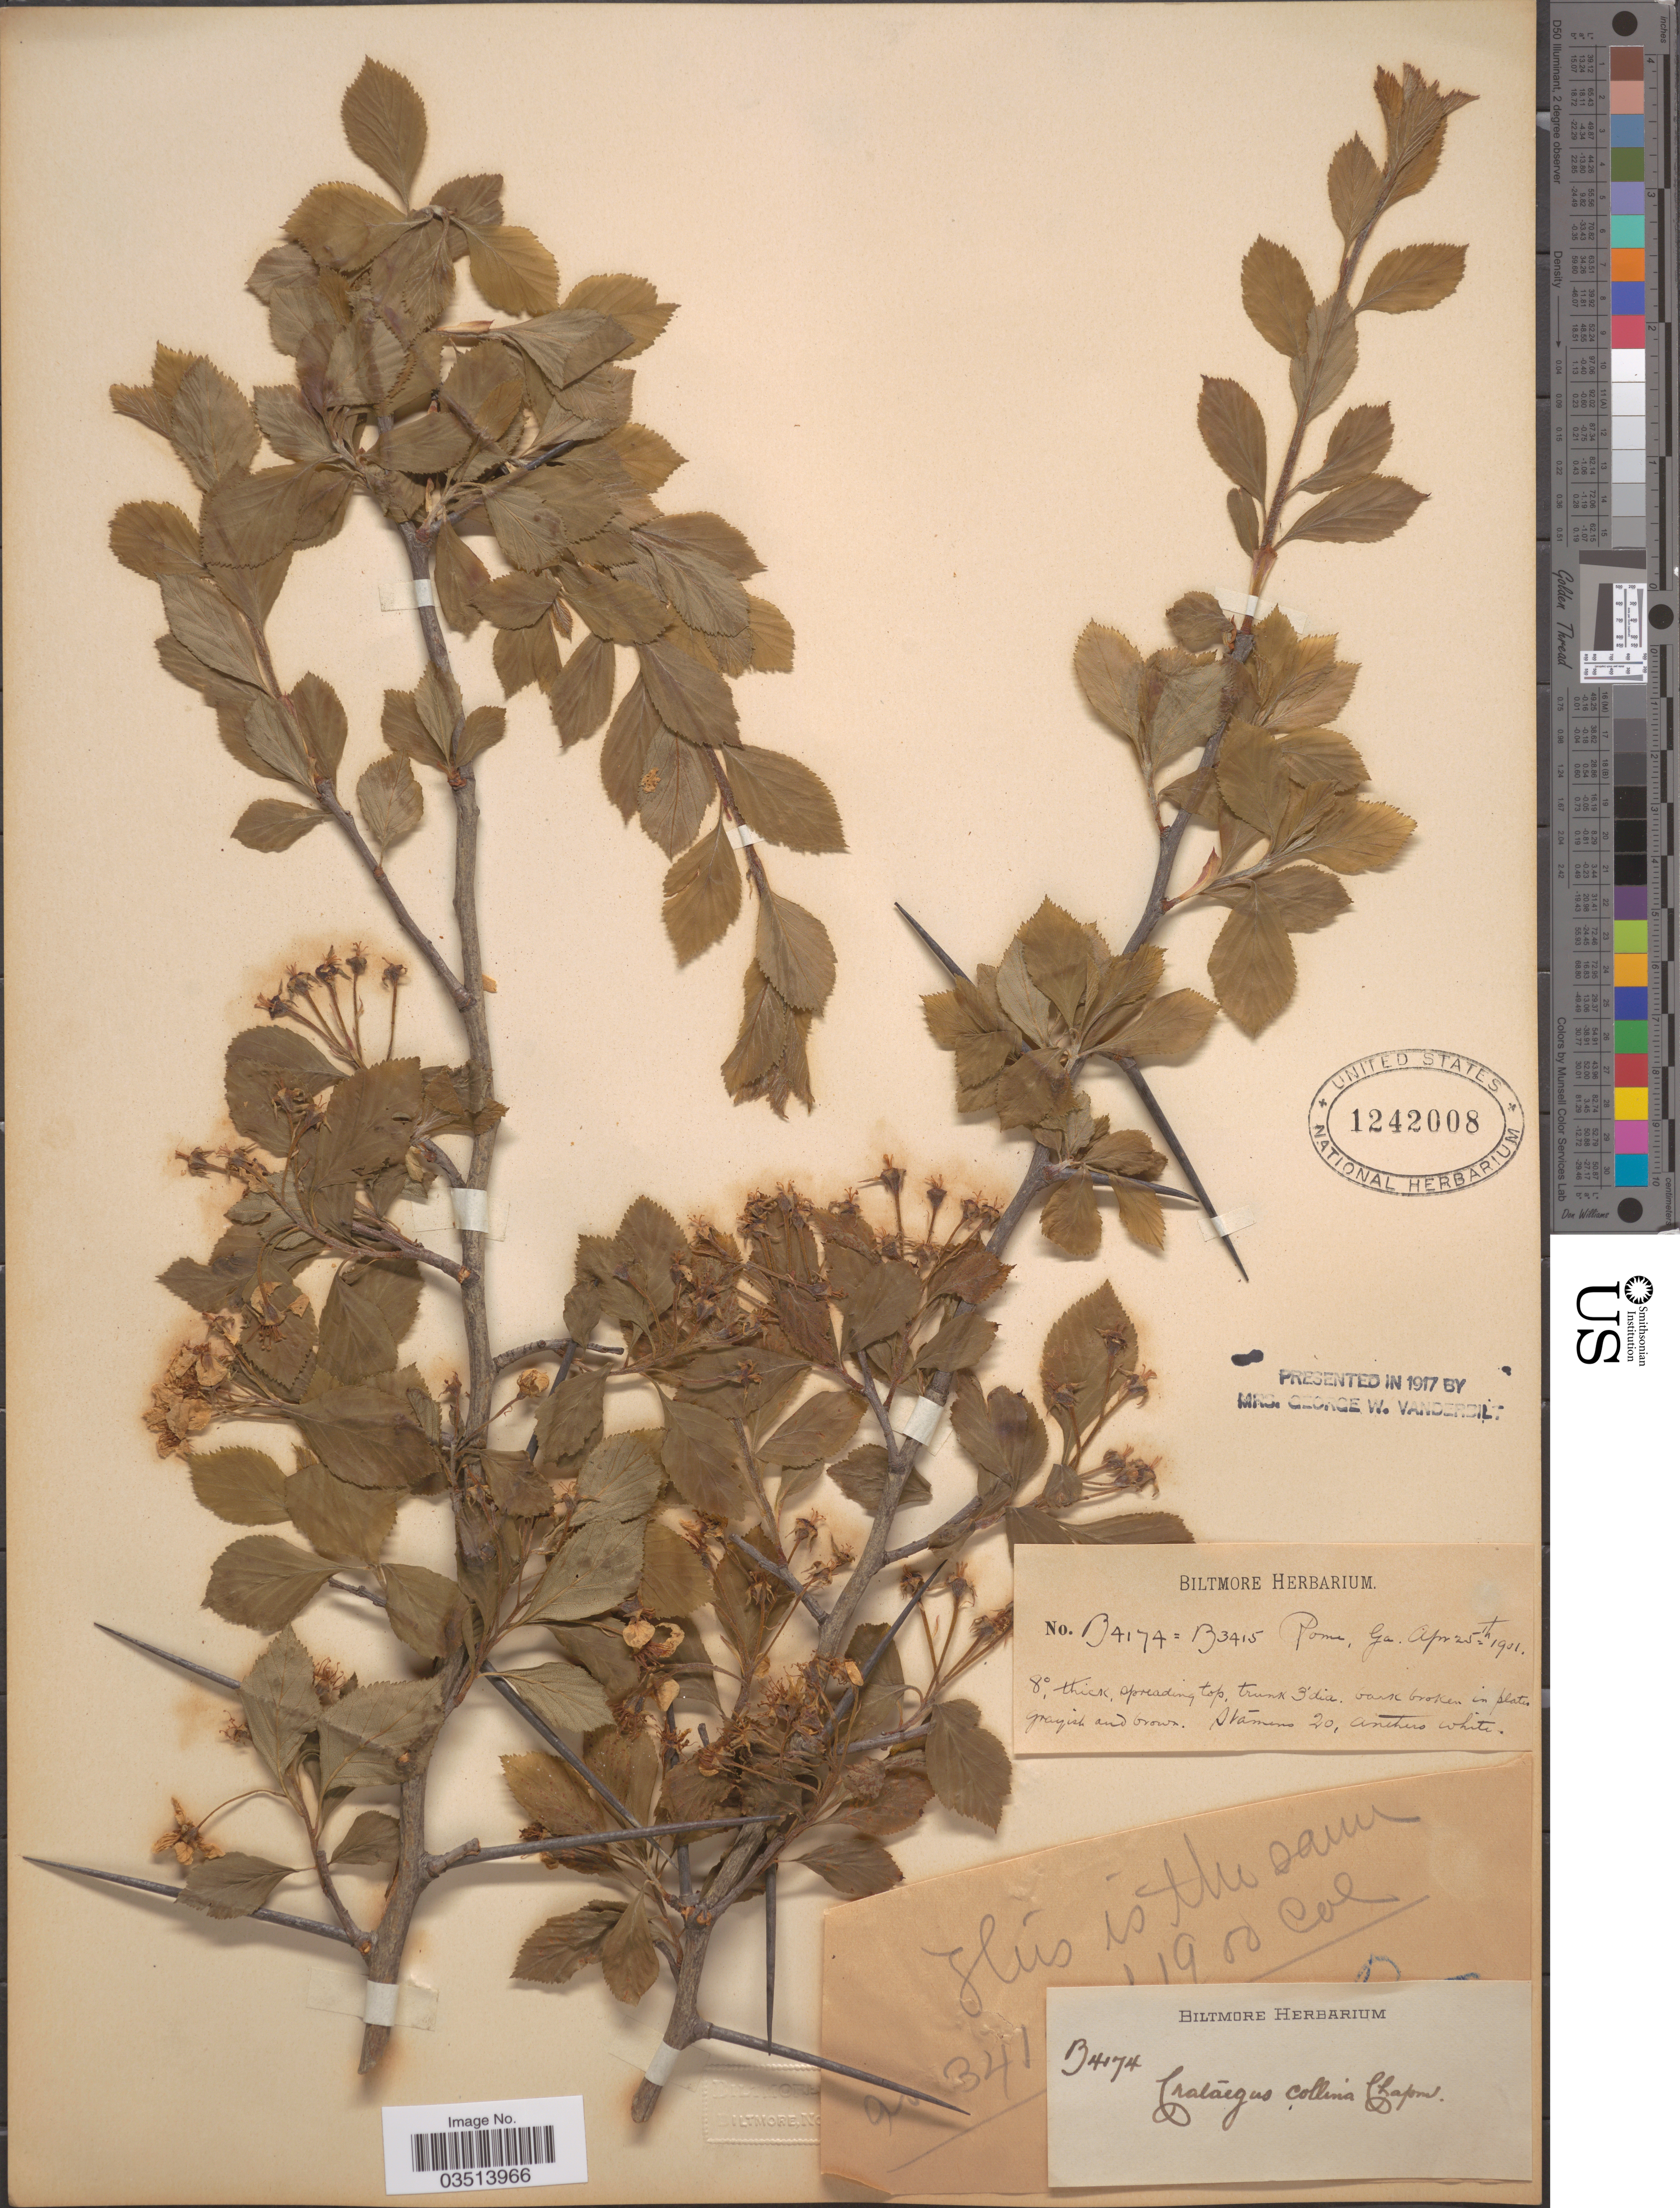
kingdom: Plantae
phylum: Tracheophyta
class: Magnoliopsida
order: Rosales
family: Rosaceae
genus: Crataegus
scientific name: Crataegus collina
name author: Chapm.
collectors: ex herb. Biltmore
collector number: B4174=B3415?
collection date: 1901-04-25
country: United States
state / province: Georgia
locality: Rome.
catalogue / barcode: US 1242008